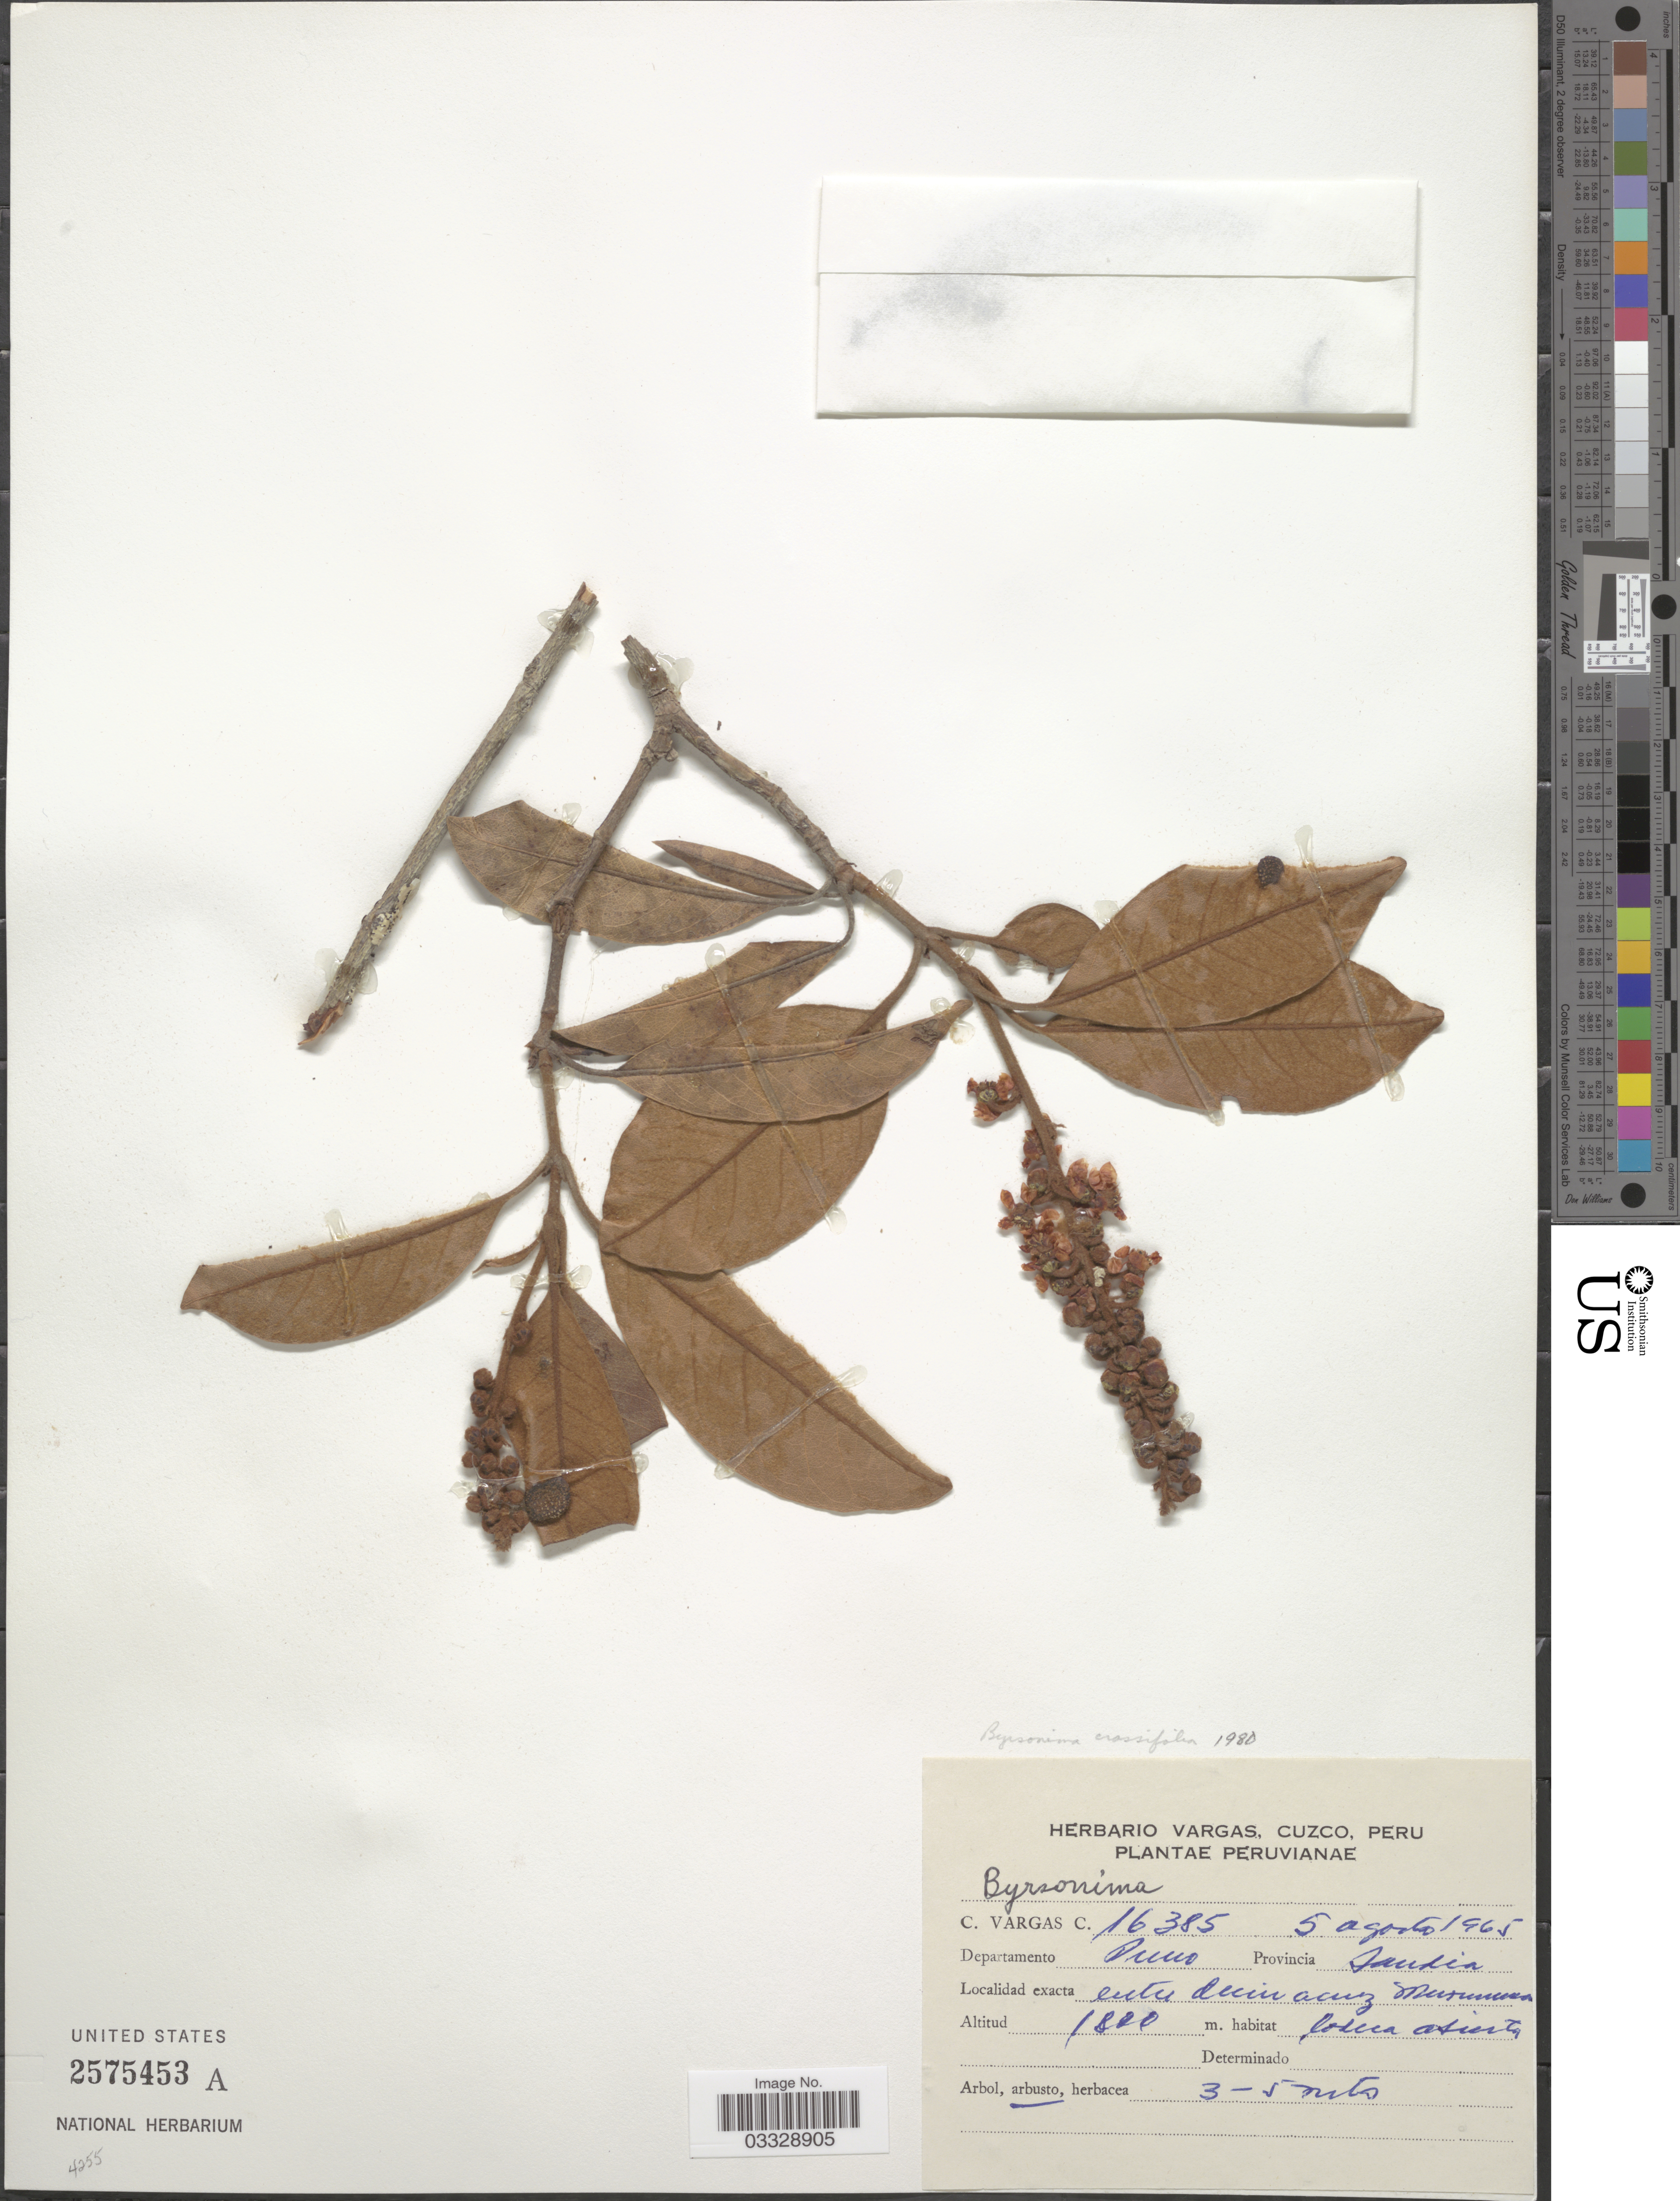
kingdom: Plantae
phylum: Tracheophyta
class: Magnoliopsida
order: Malpighiales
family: Malpighiaceae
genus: Byrsonima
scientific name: Byrsonima crassifolia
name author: (L.) Kunth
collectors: C. Vargas Calderón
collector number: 16385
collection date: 1965-08-05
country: Peru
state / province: Puno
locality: Entre Quinacruz Muruncunca, Provincia Sandia, Departamento Puno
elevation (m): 1800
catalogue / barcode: US 2575453A